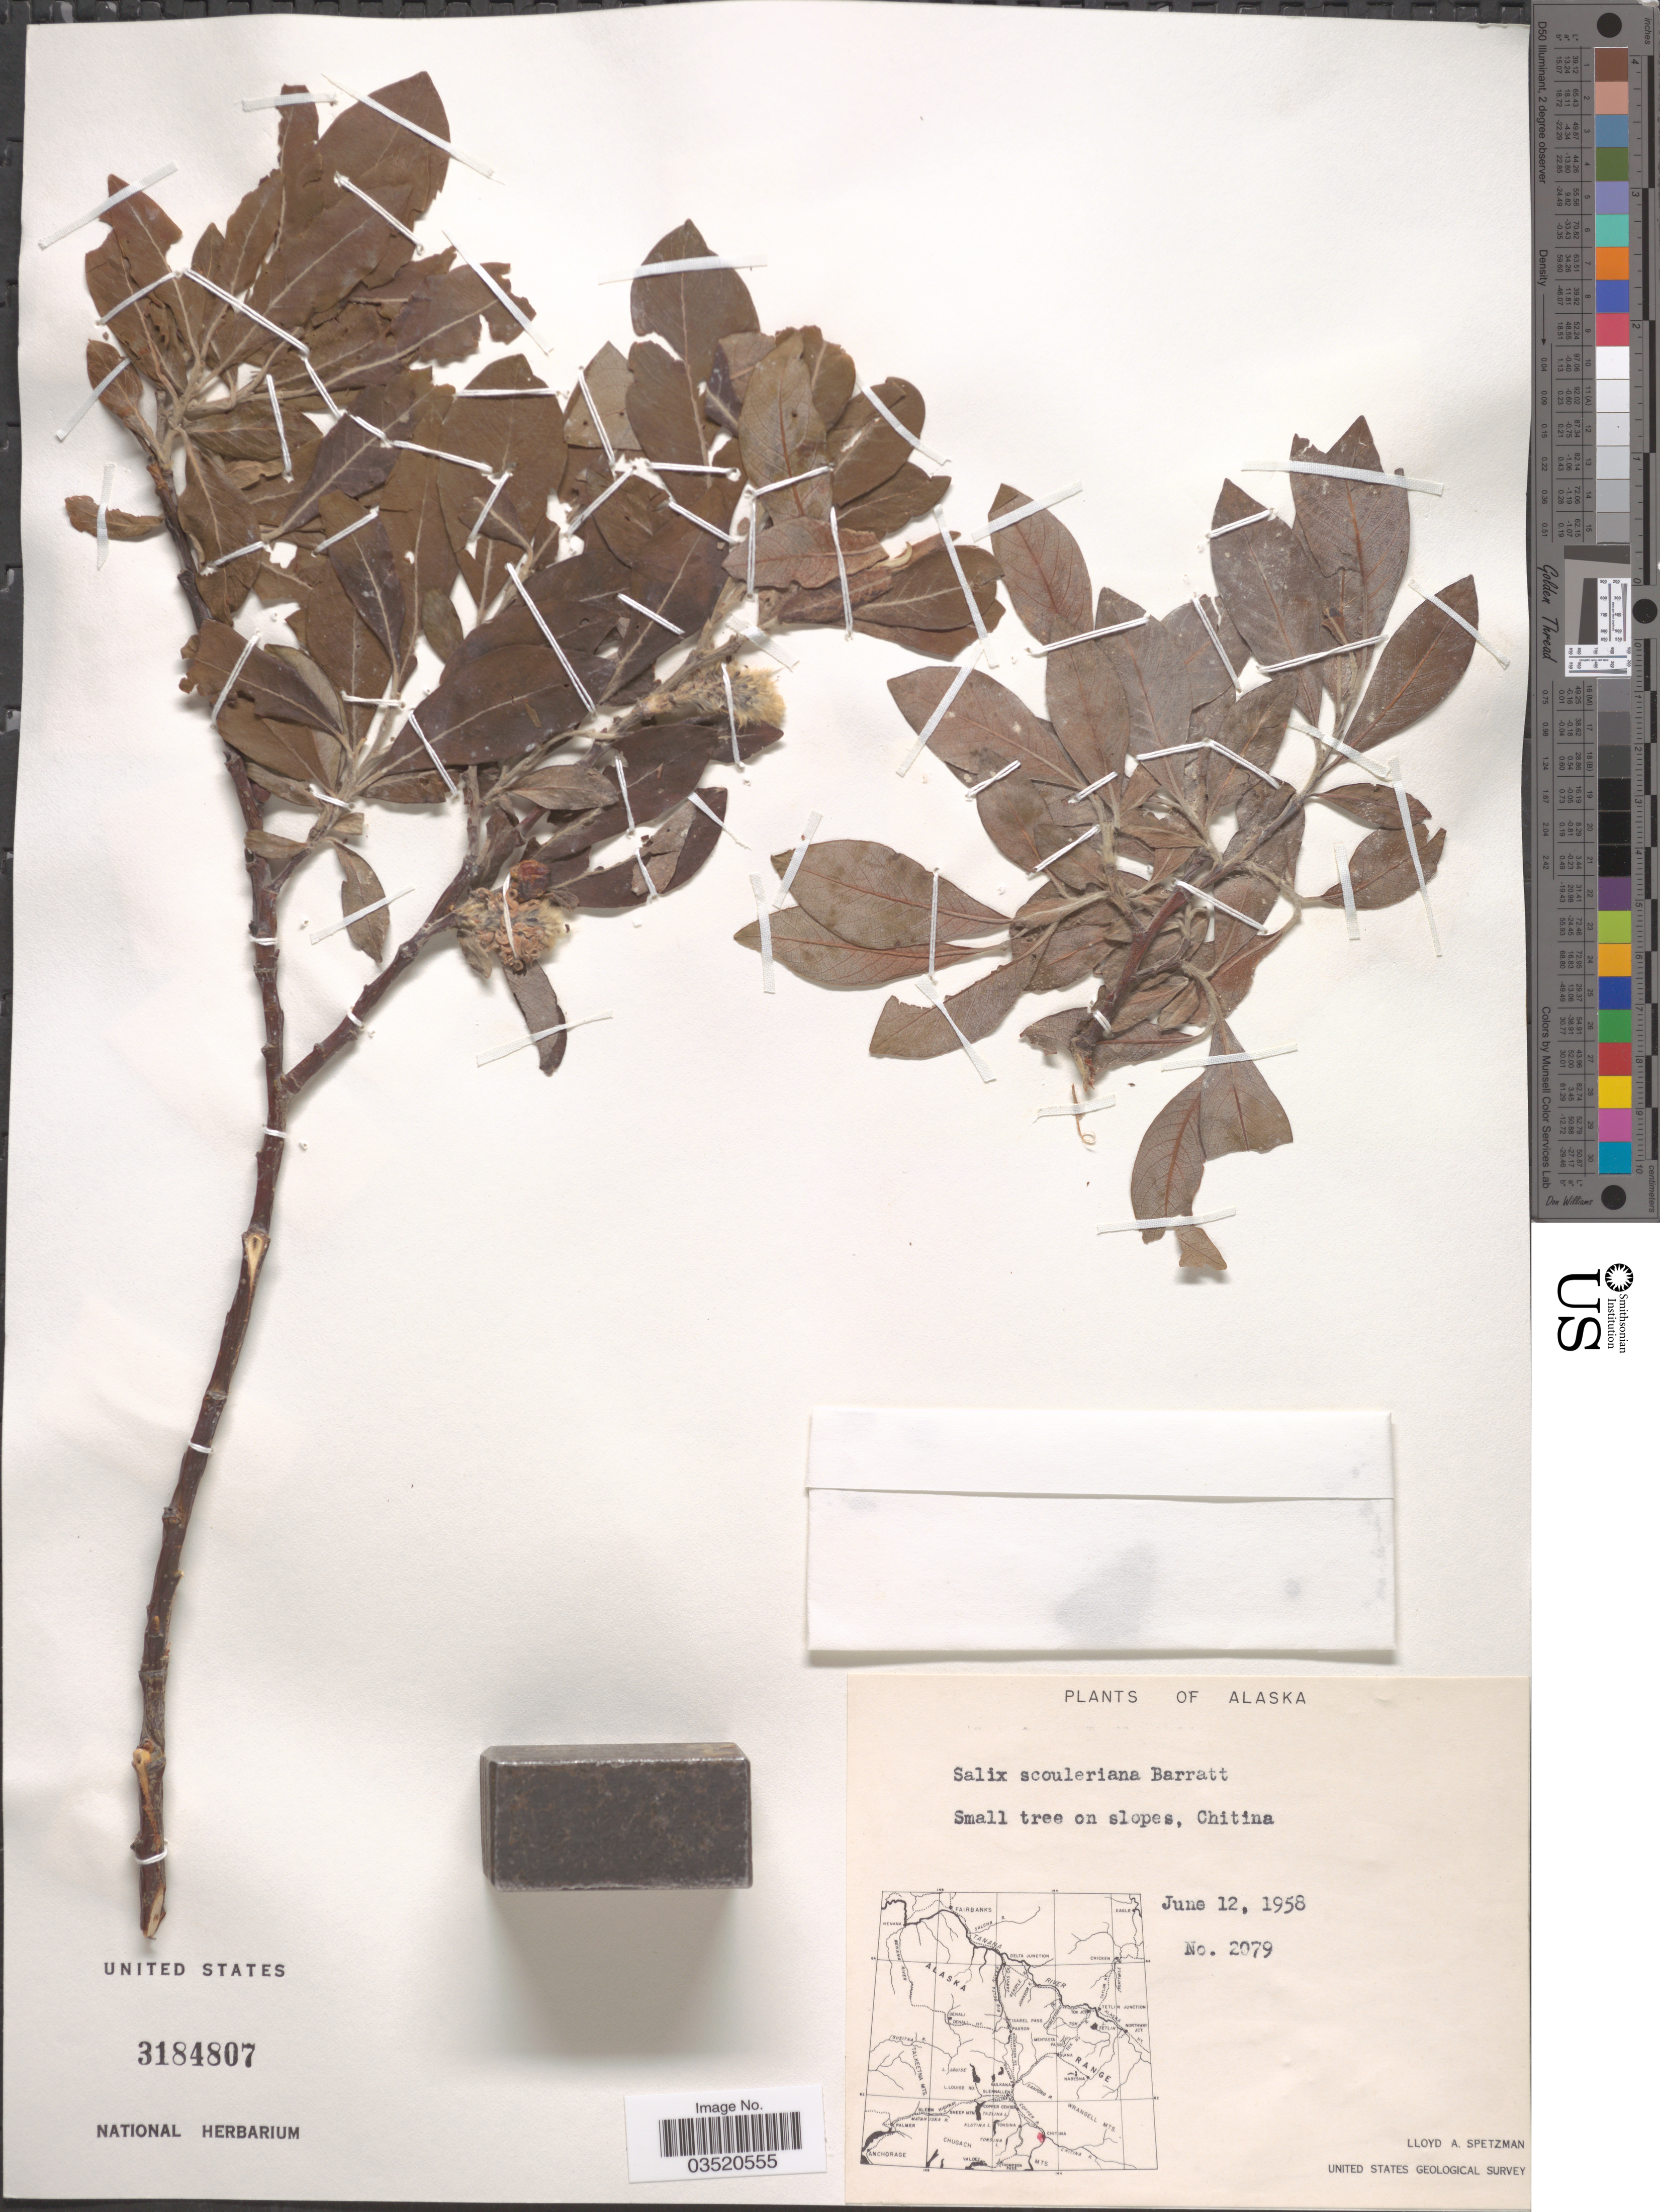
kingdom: Plantae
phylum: Tracheophyta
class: Magnoliopsida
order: Malpighiales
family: Salicaceae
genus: Salix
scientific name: Salix scouleriana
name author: Barratt ex Hook.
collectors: L. Spetzman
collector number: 2079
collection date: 1958-06-12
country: United States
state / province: Alaska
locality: On slopes, Chitina.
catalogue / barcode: US 3184807